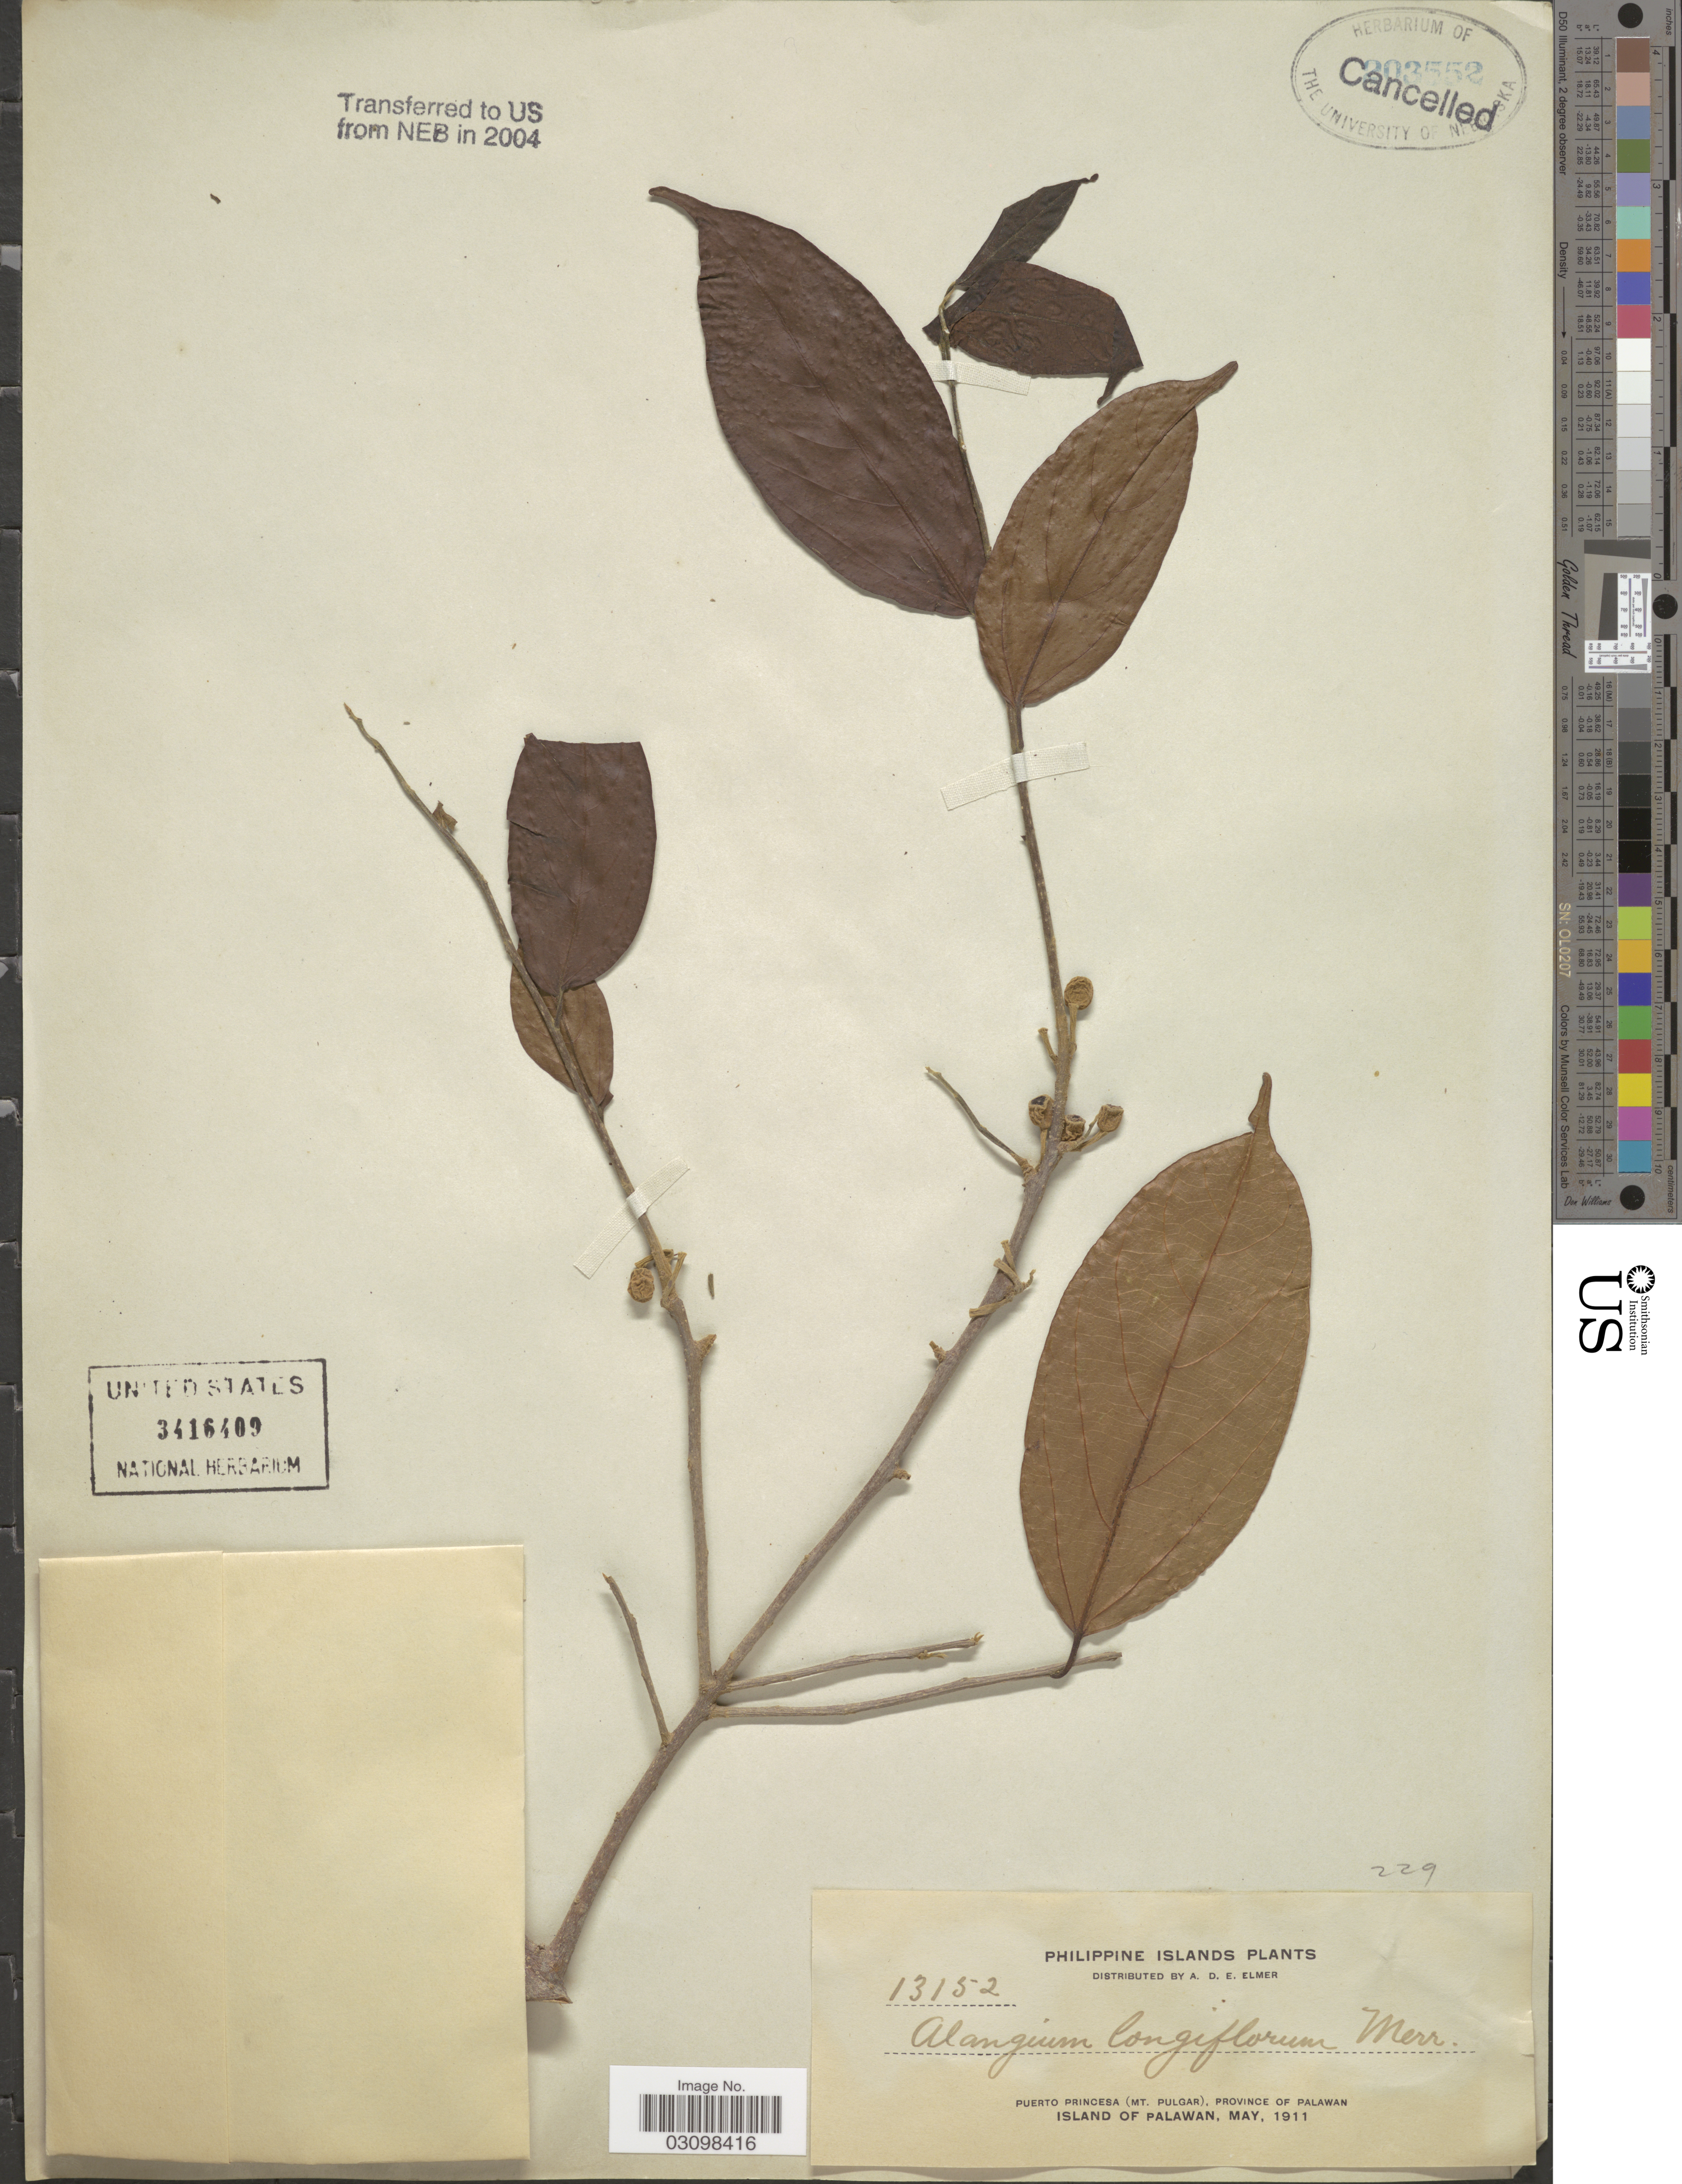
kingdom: Plantae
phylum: Tracheophyta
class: Magnoliopsida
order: Cornales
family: Cornaceae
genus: Alangium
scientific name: Alangium longiflorum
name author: Merr.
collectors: A. D. E. Elmer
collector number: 13152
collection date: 1911-05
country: Philippines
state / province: Mimaropa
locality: Puerto Princesa (MT. Pulgar), province of Palawan. Island of Palawan.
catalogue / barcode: US 3416409